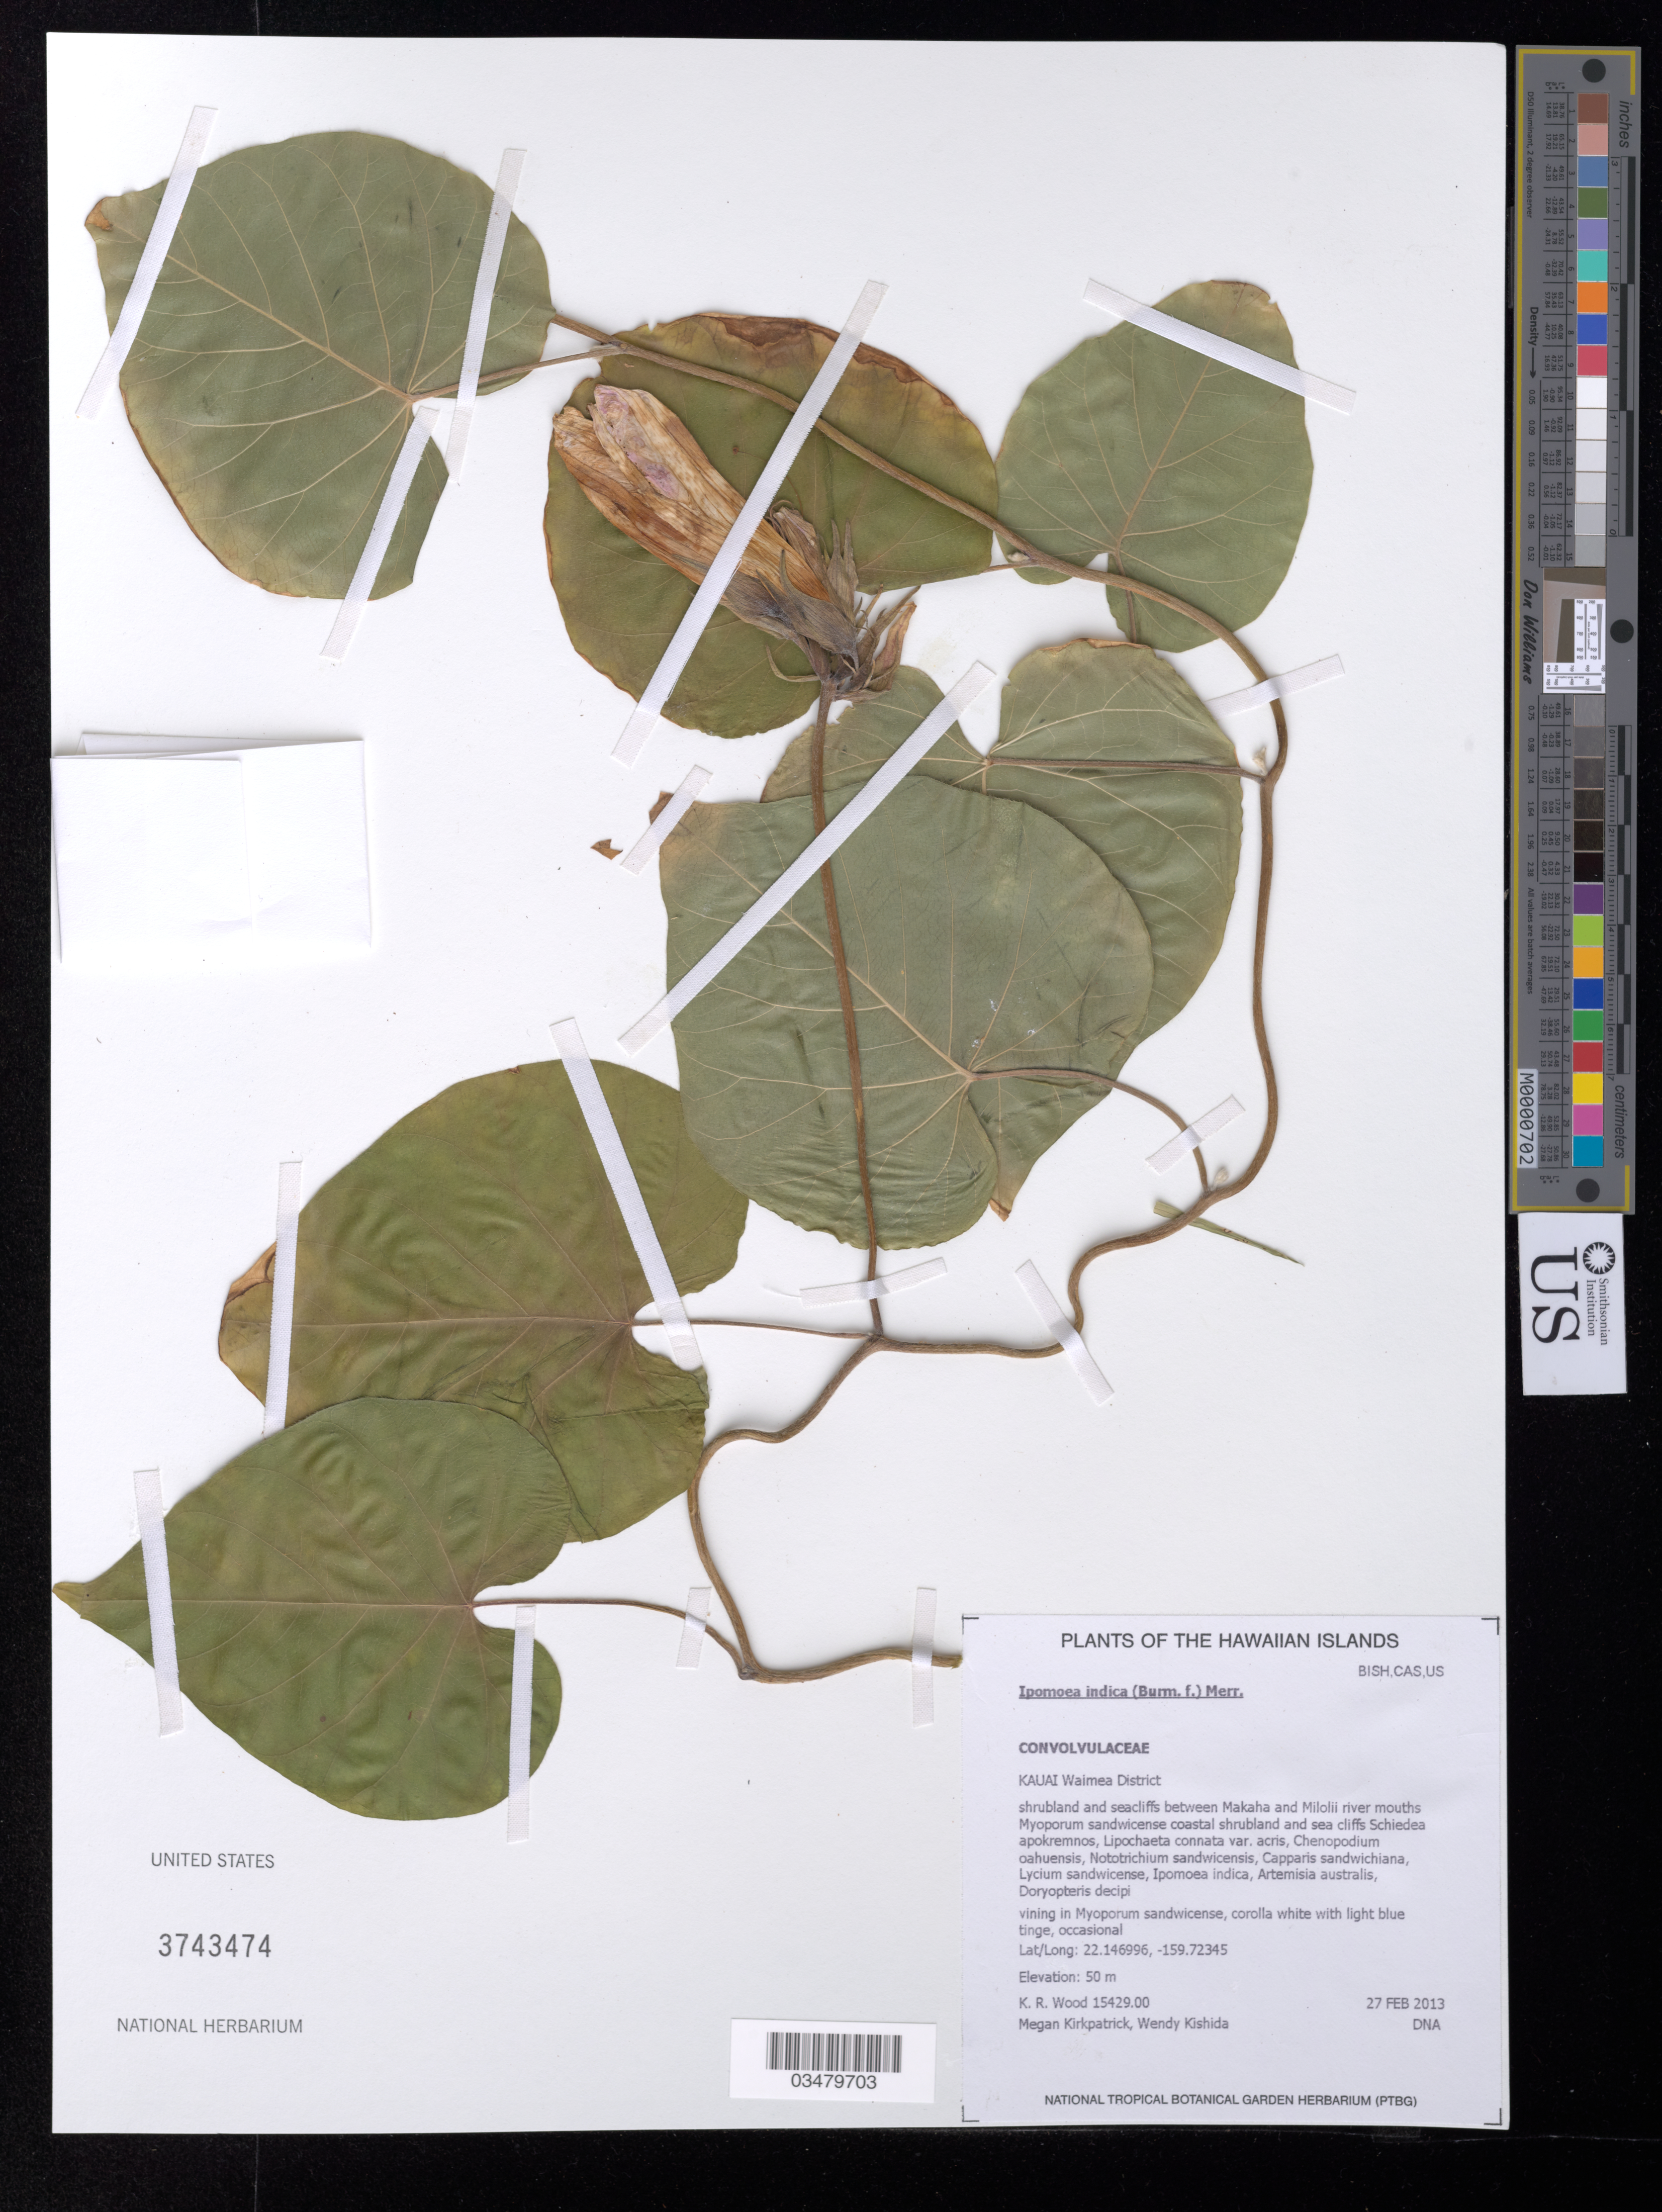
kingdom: Plantae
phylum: Tracheophyta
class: Magnoliopsida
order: Solanales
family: Convolvulaceae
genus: Ipomoea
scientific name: Ipomoea indica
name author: (Burm.) Merr.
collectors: K. R. Wood, M. Kirkpatrick & W. Kishida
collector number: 15429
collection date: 2013-02-27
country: United States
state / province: Hawaii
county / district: Kauai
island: Kauai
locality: Waimea District, between Makaha and Mililii river mouths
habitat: Coastal shrubland and sea cliffs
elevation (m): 50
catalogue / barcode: US 3743474